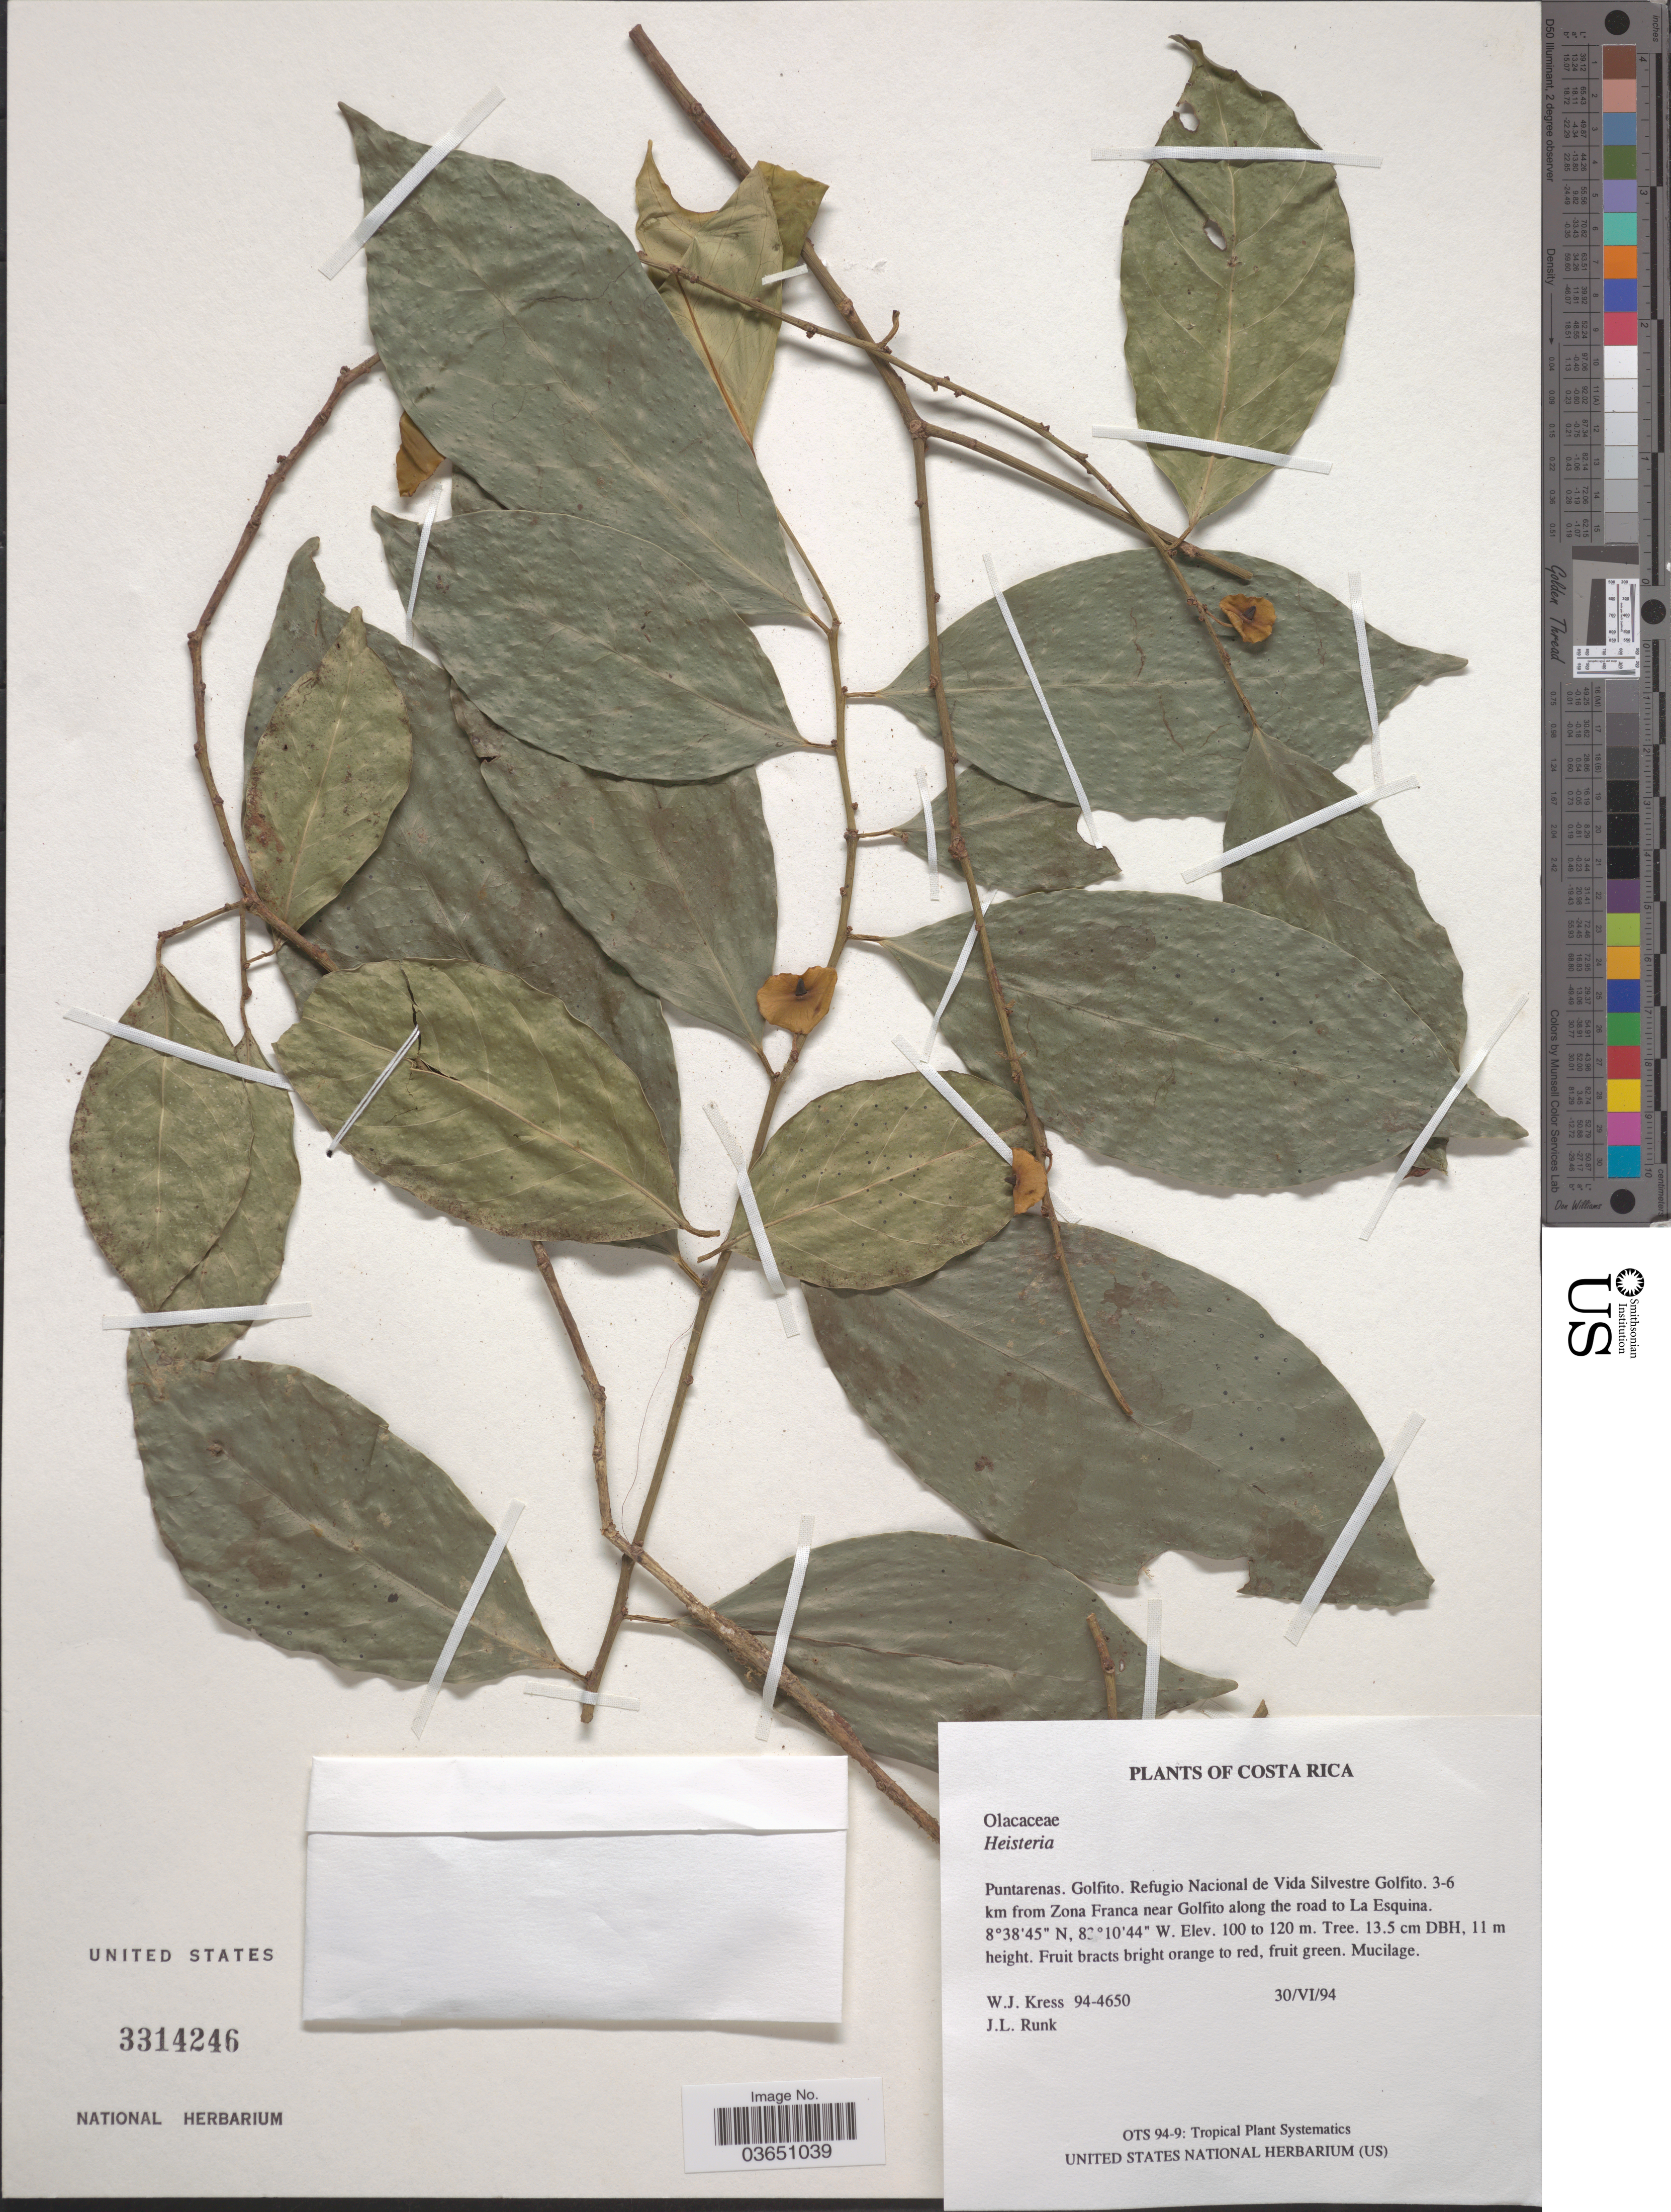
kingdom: Plantae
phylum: Tracheophyta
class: Magnoliopsida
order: Santalales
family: Erythropalaceae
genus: Heisteria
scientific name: Heisteria sp.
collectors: W. J. Kress & Runk, J. L.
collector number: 94-4650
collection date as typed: Transcribed d/m/y: 30/6/94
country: Costa Rica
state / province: Puntarenas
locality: Golfito. Refugio Nacional de Vida Silvestre Golfito. 3-6 km from Zona Franca near Golfito along the road La Esquina.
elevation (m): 100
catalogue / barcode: US 3314246